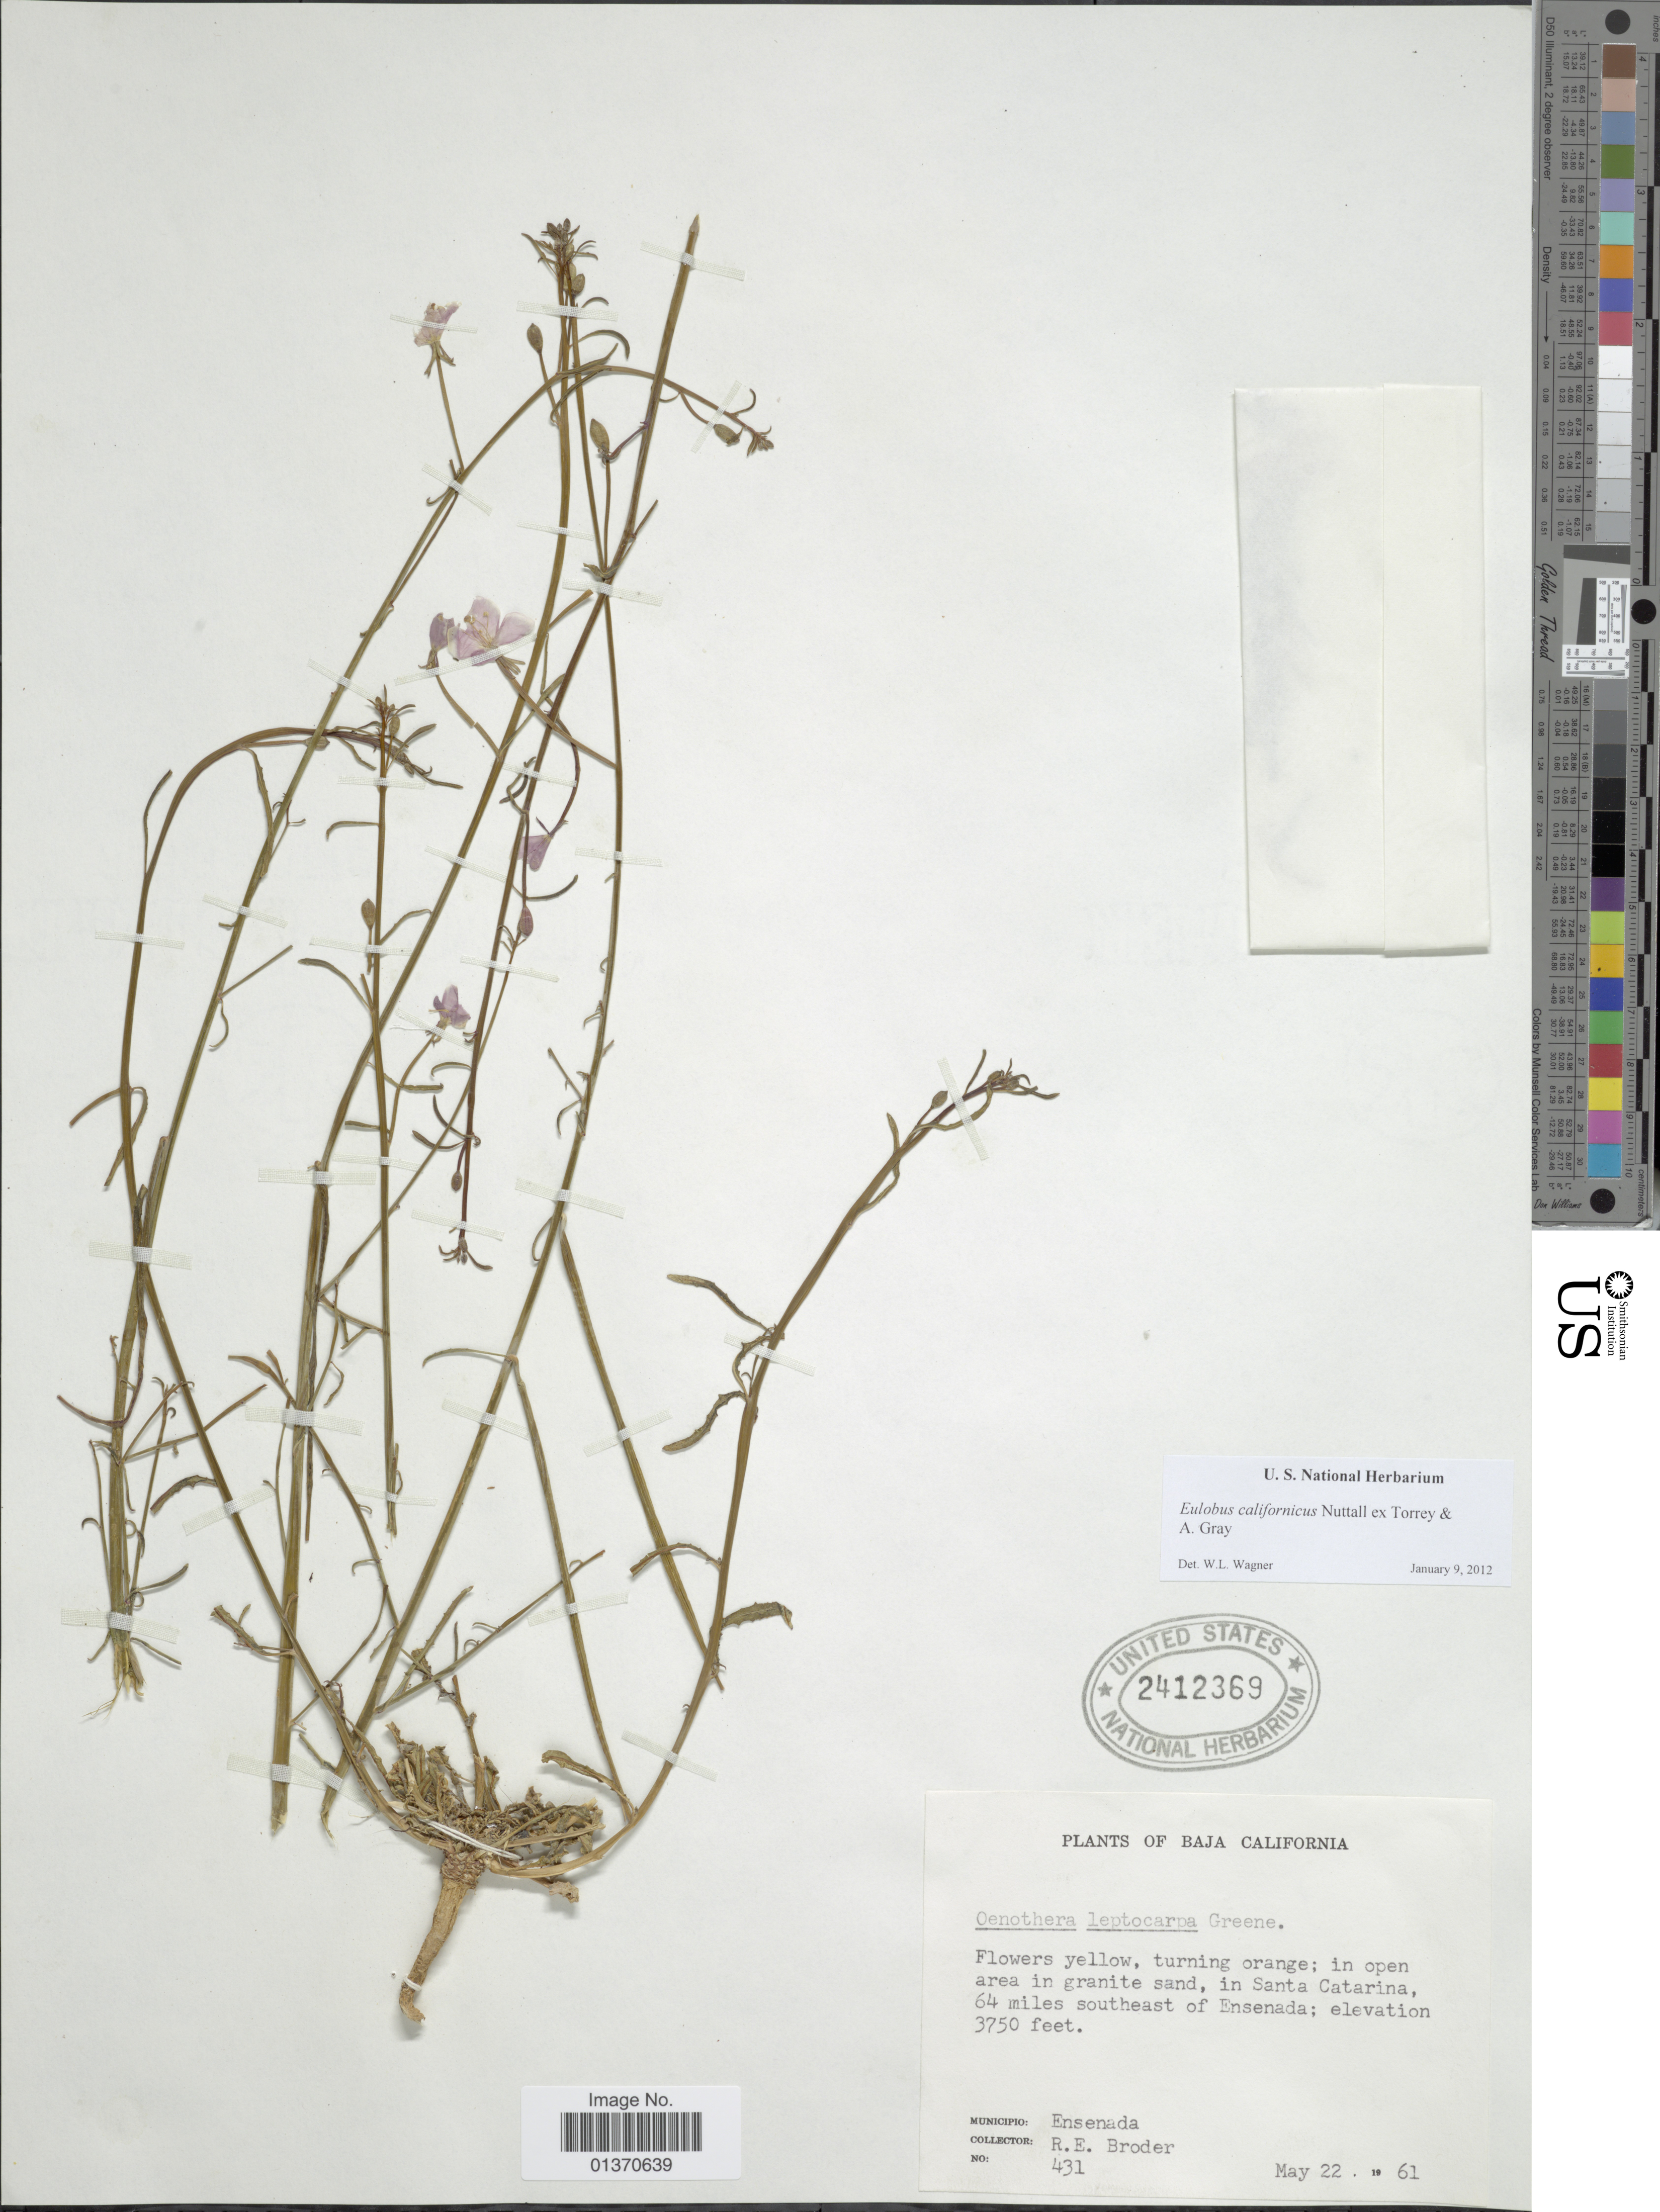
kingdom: Plantae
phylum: Tracheophyta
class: Magnoliopsida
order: Myrtales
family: Onagraceae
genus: Eulobus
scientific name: Eulobus californicus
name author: Nutt. ex Torr. & A. Gray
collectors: R. Broder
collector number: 431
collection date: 1961-05-22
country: Mexico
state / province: Baja California Norte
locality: In Santa Catarina, 64 miles southeast of Ensenada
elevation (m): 1143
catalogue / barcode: US 2412369